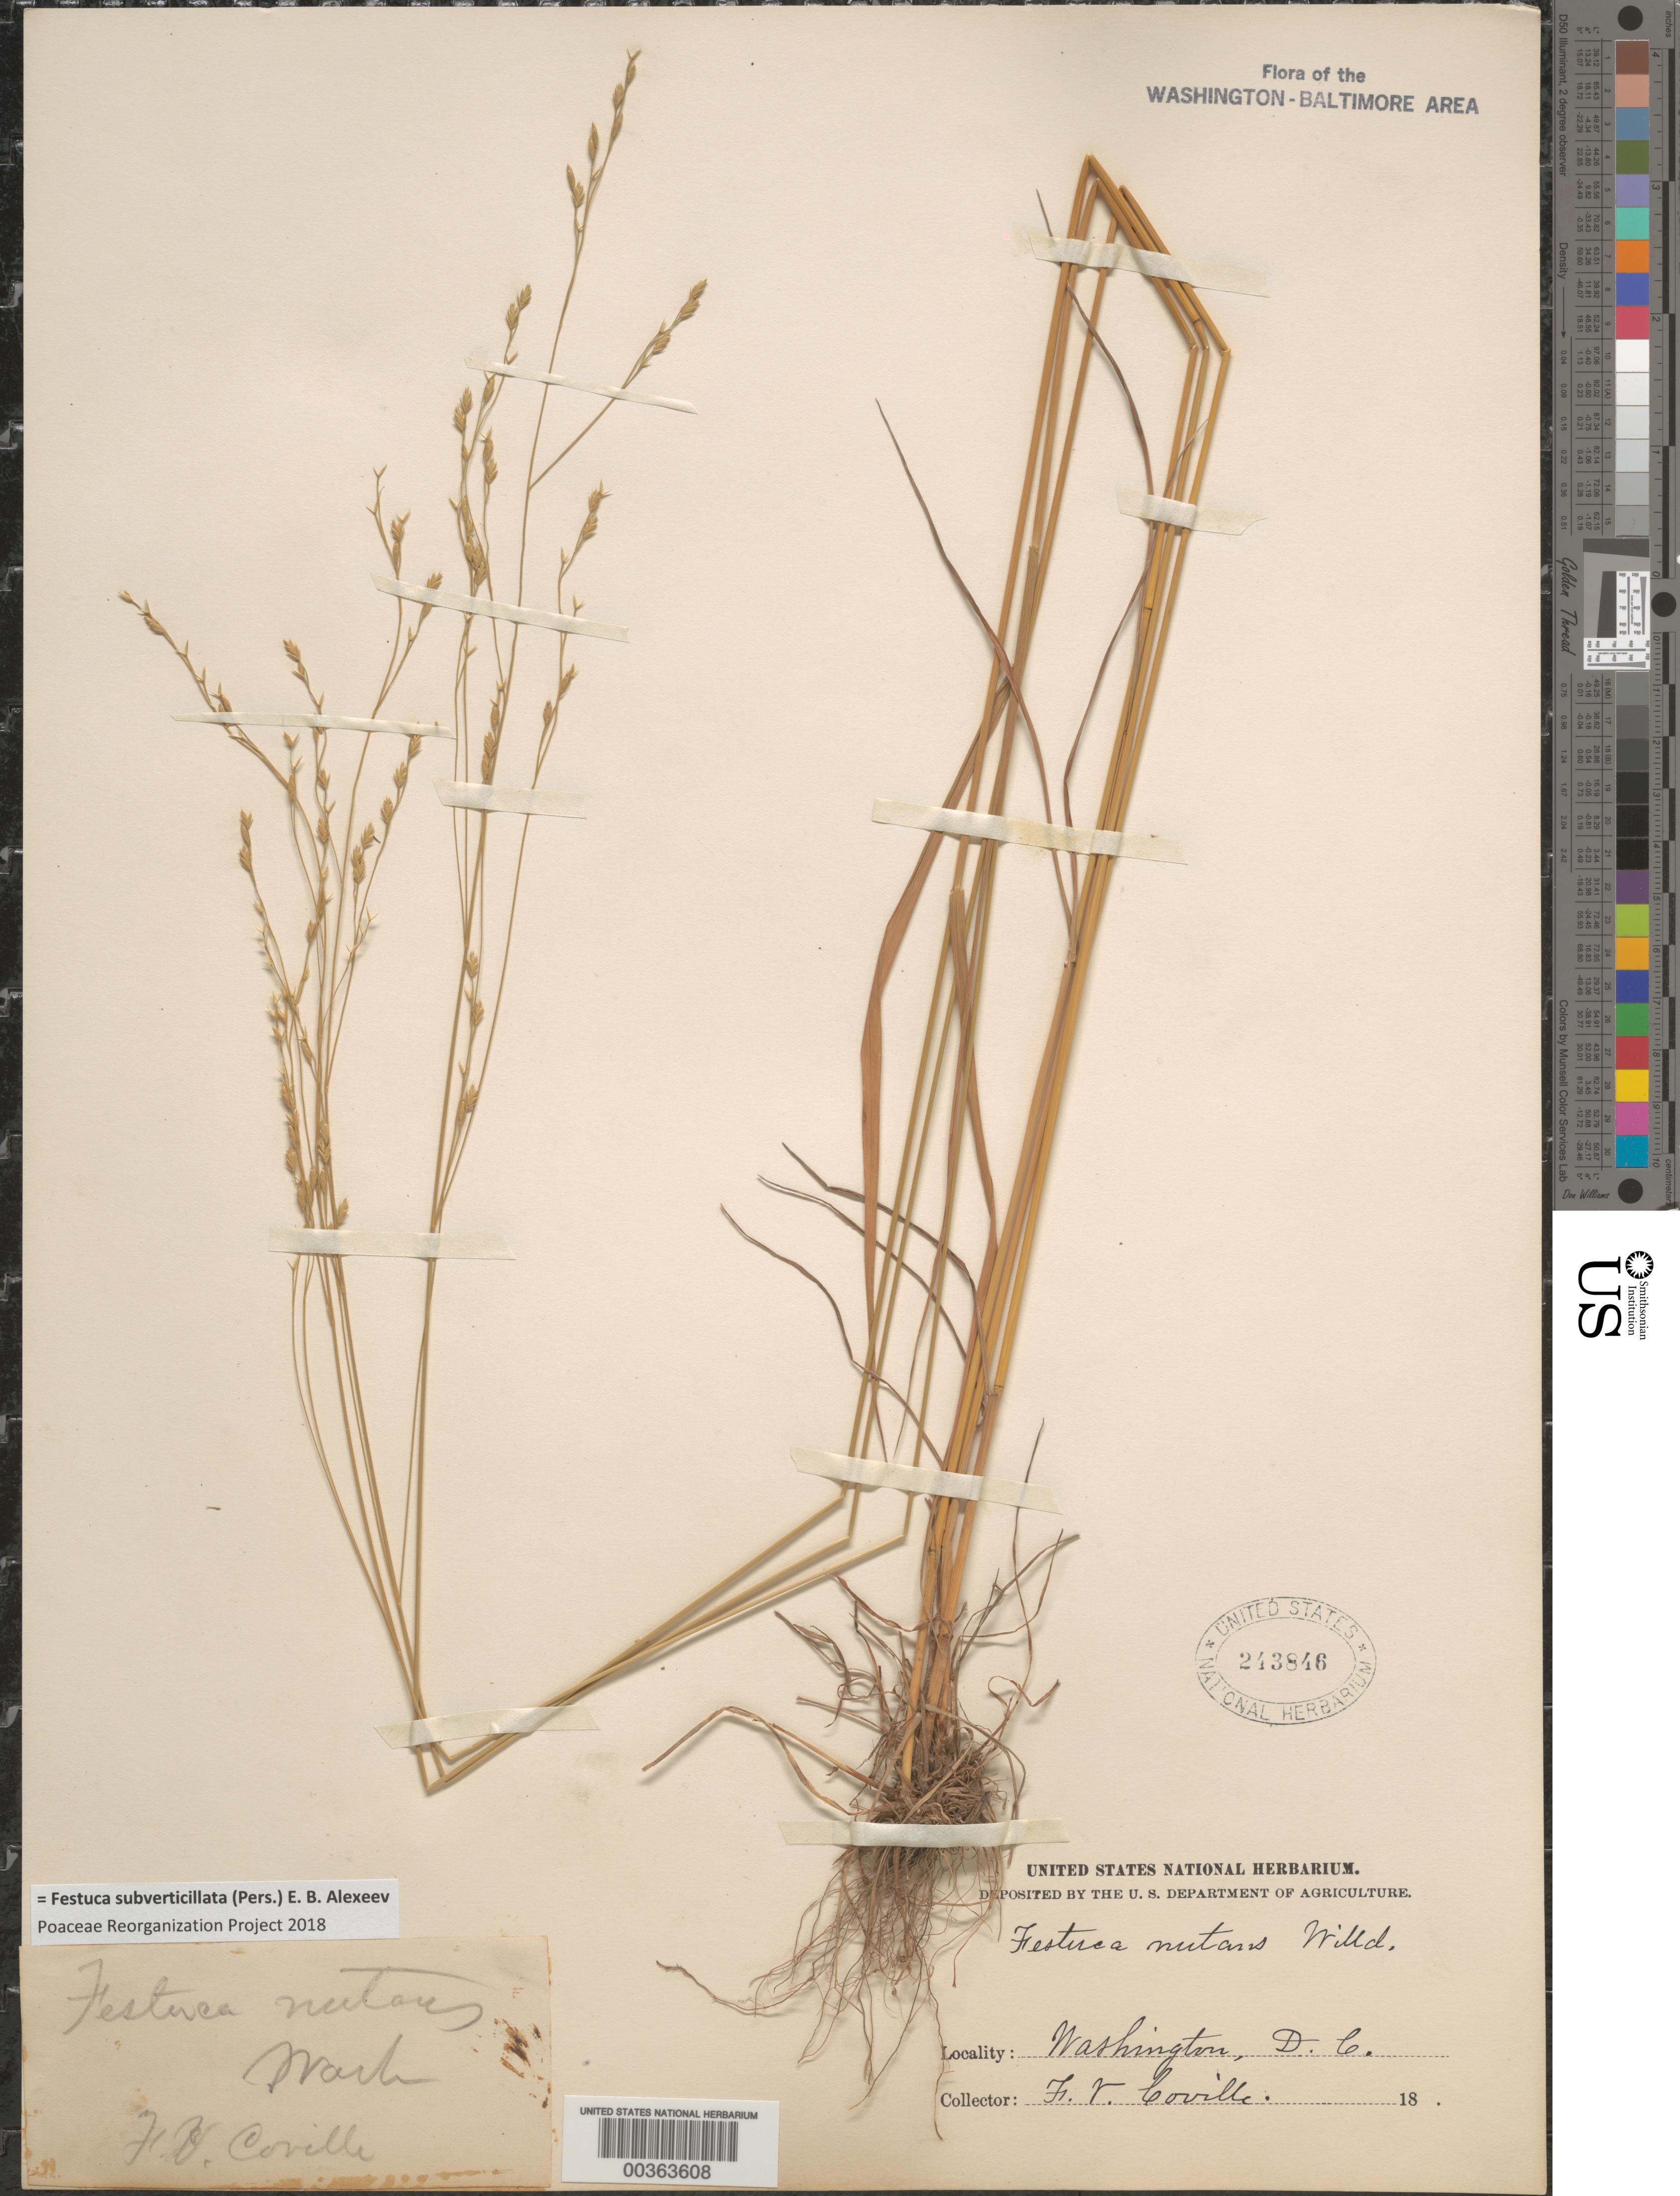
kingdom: Plantae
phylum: Tracheophyta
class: Liliopsida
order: Poales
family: Poaceae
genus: Festuca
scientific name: Festuca subverticillata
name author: (Pers.) E.B. Alexeev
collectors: F. V. Coville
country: United States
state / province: District of Columbia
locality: Washington DC area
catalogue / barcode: US 243846